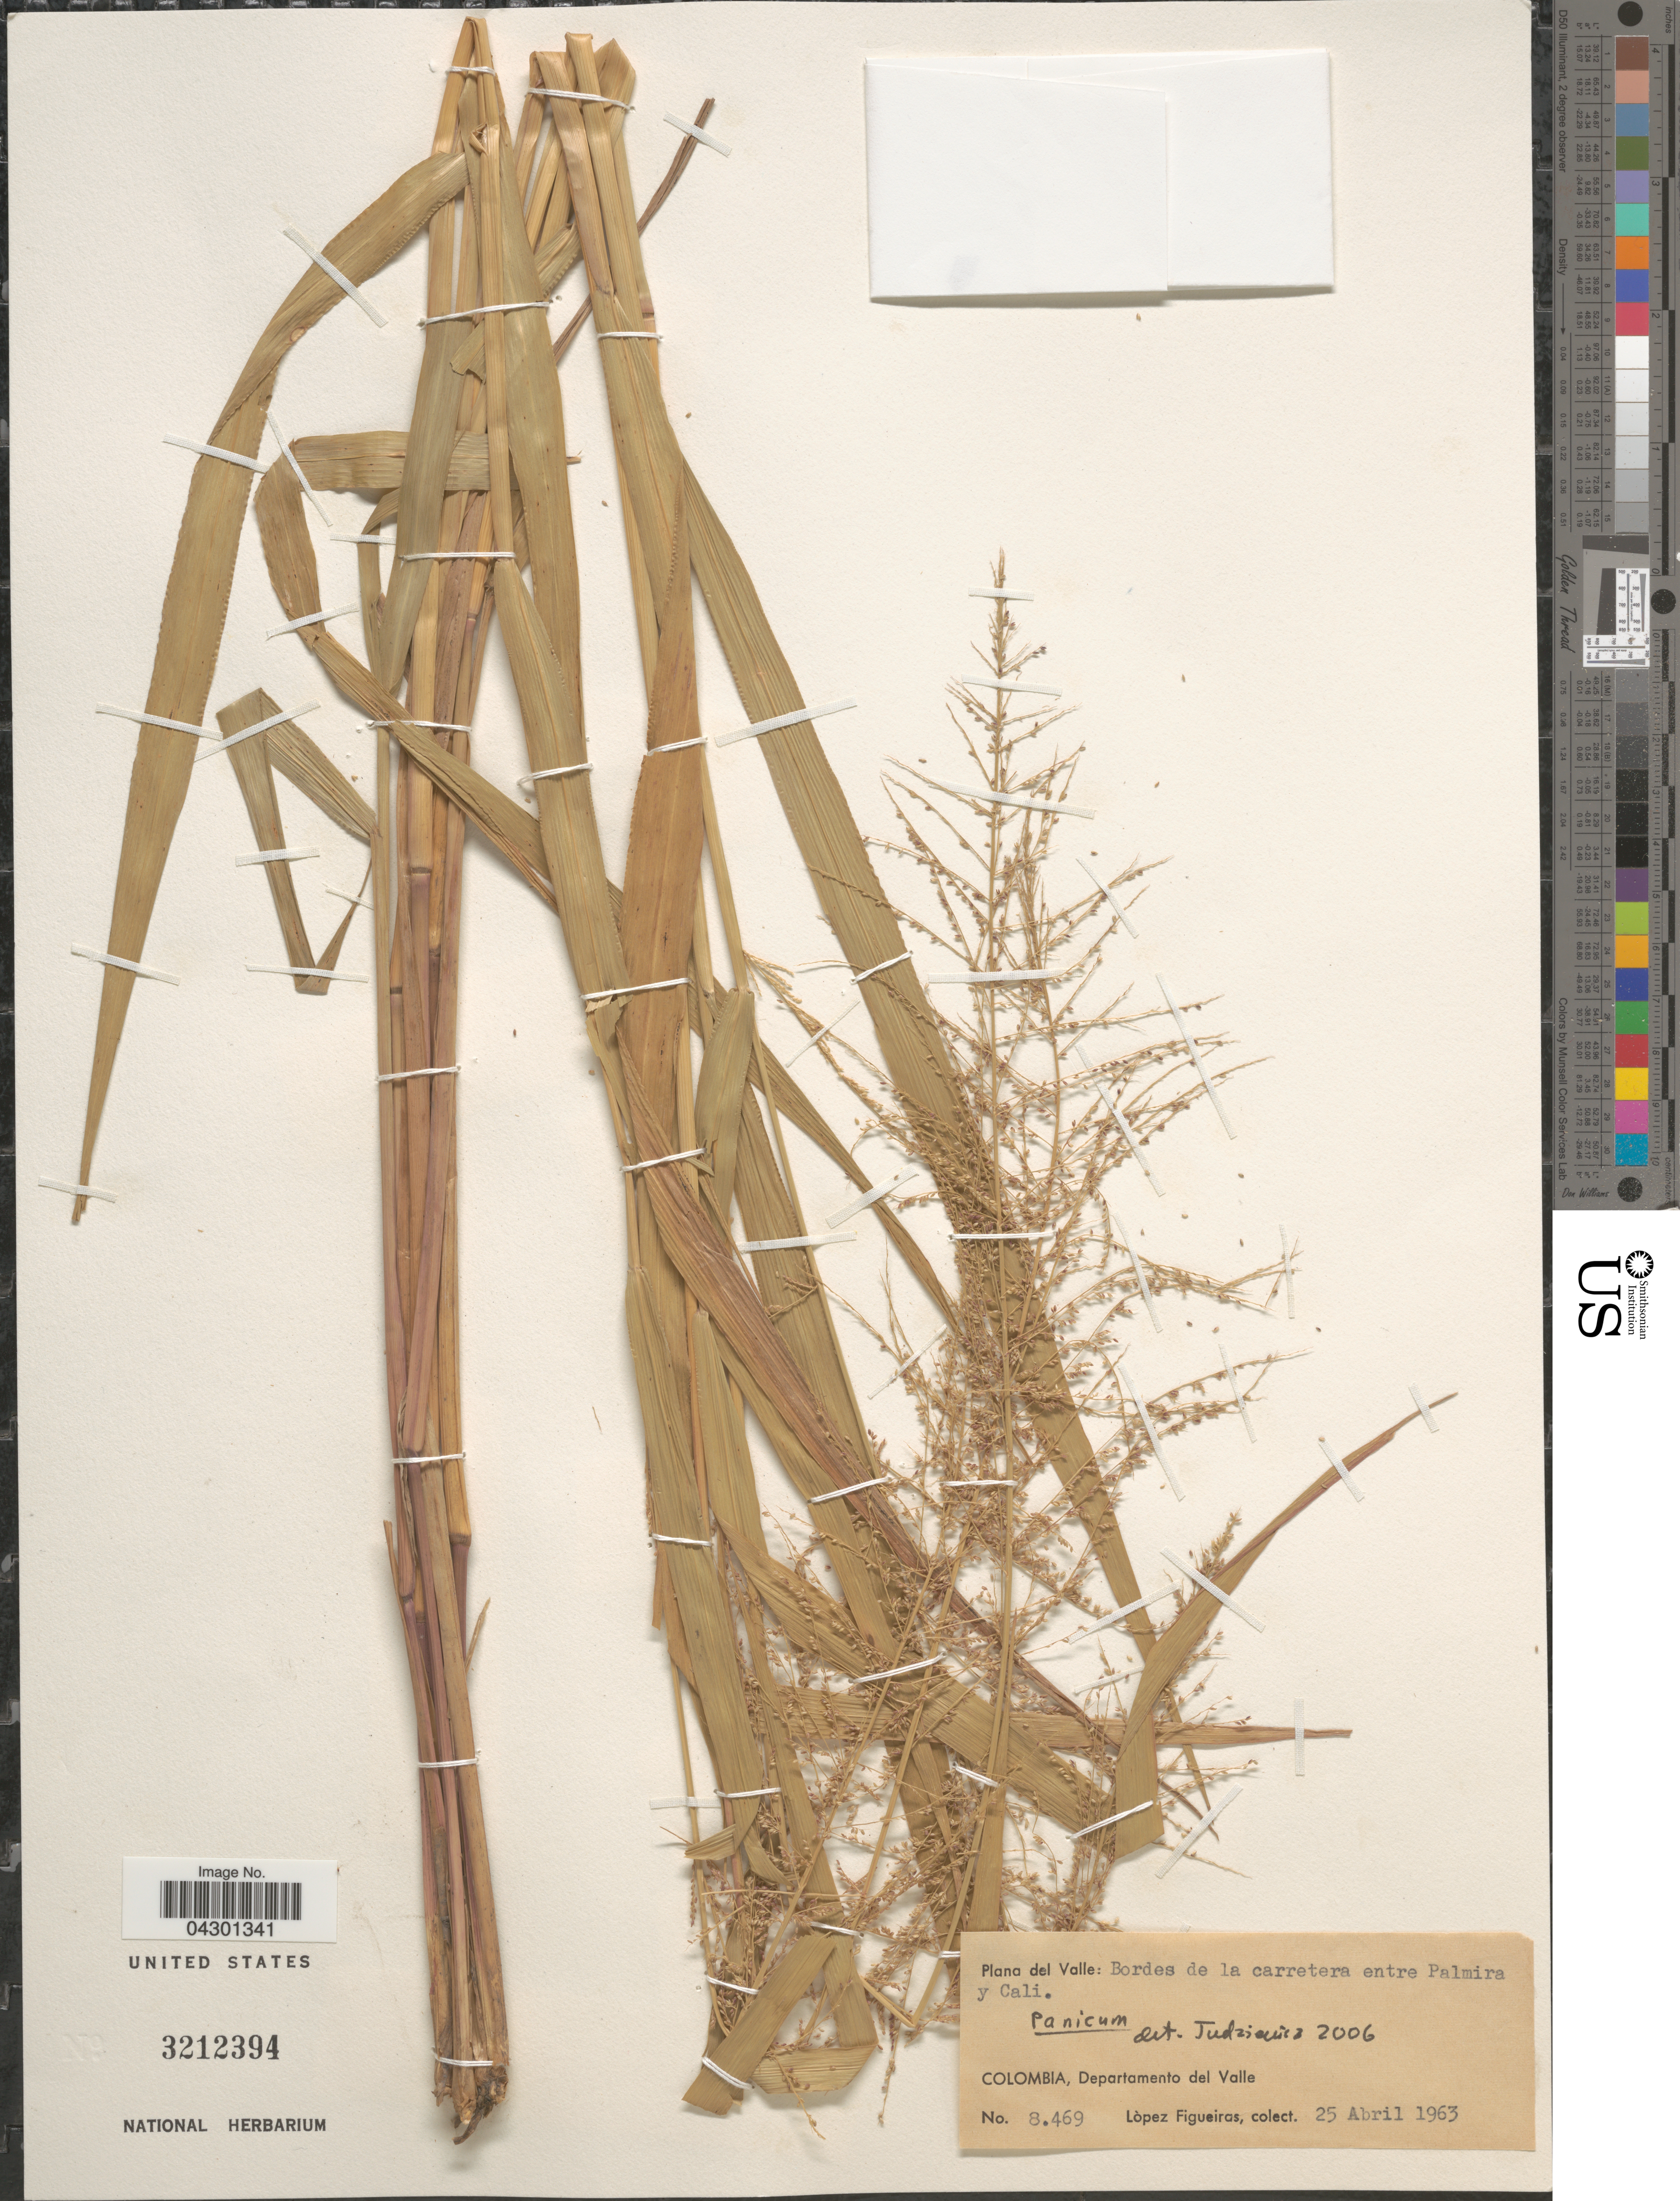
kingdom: Plantae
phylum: Tracheophyta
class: Liliopsida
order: Poales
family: Poaceae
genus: Panicum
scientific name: Panicum sp.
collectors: M. López Figueiras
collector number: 8469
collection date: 1963-04-25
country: Colombia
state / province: Valle del Cauca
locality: Valle: Bordes de la carretera entre Palmira y Cali. Departamento del Valle.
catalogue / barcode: US 3212394